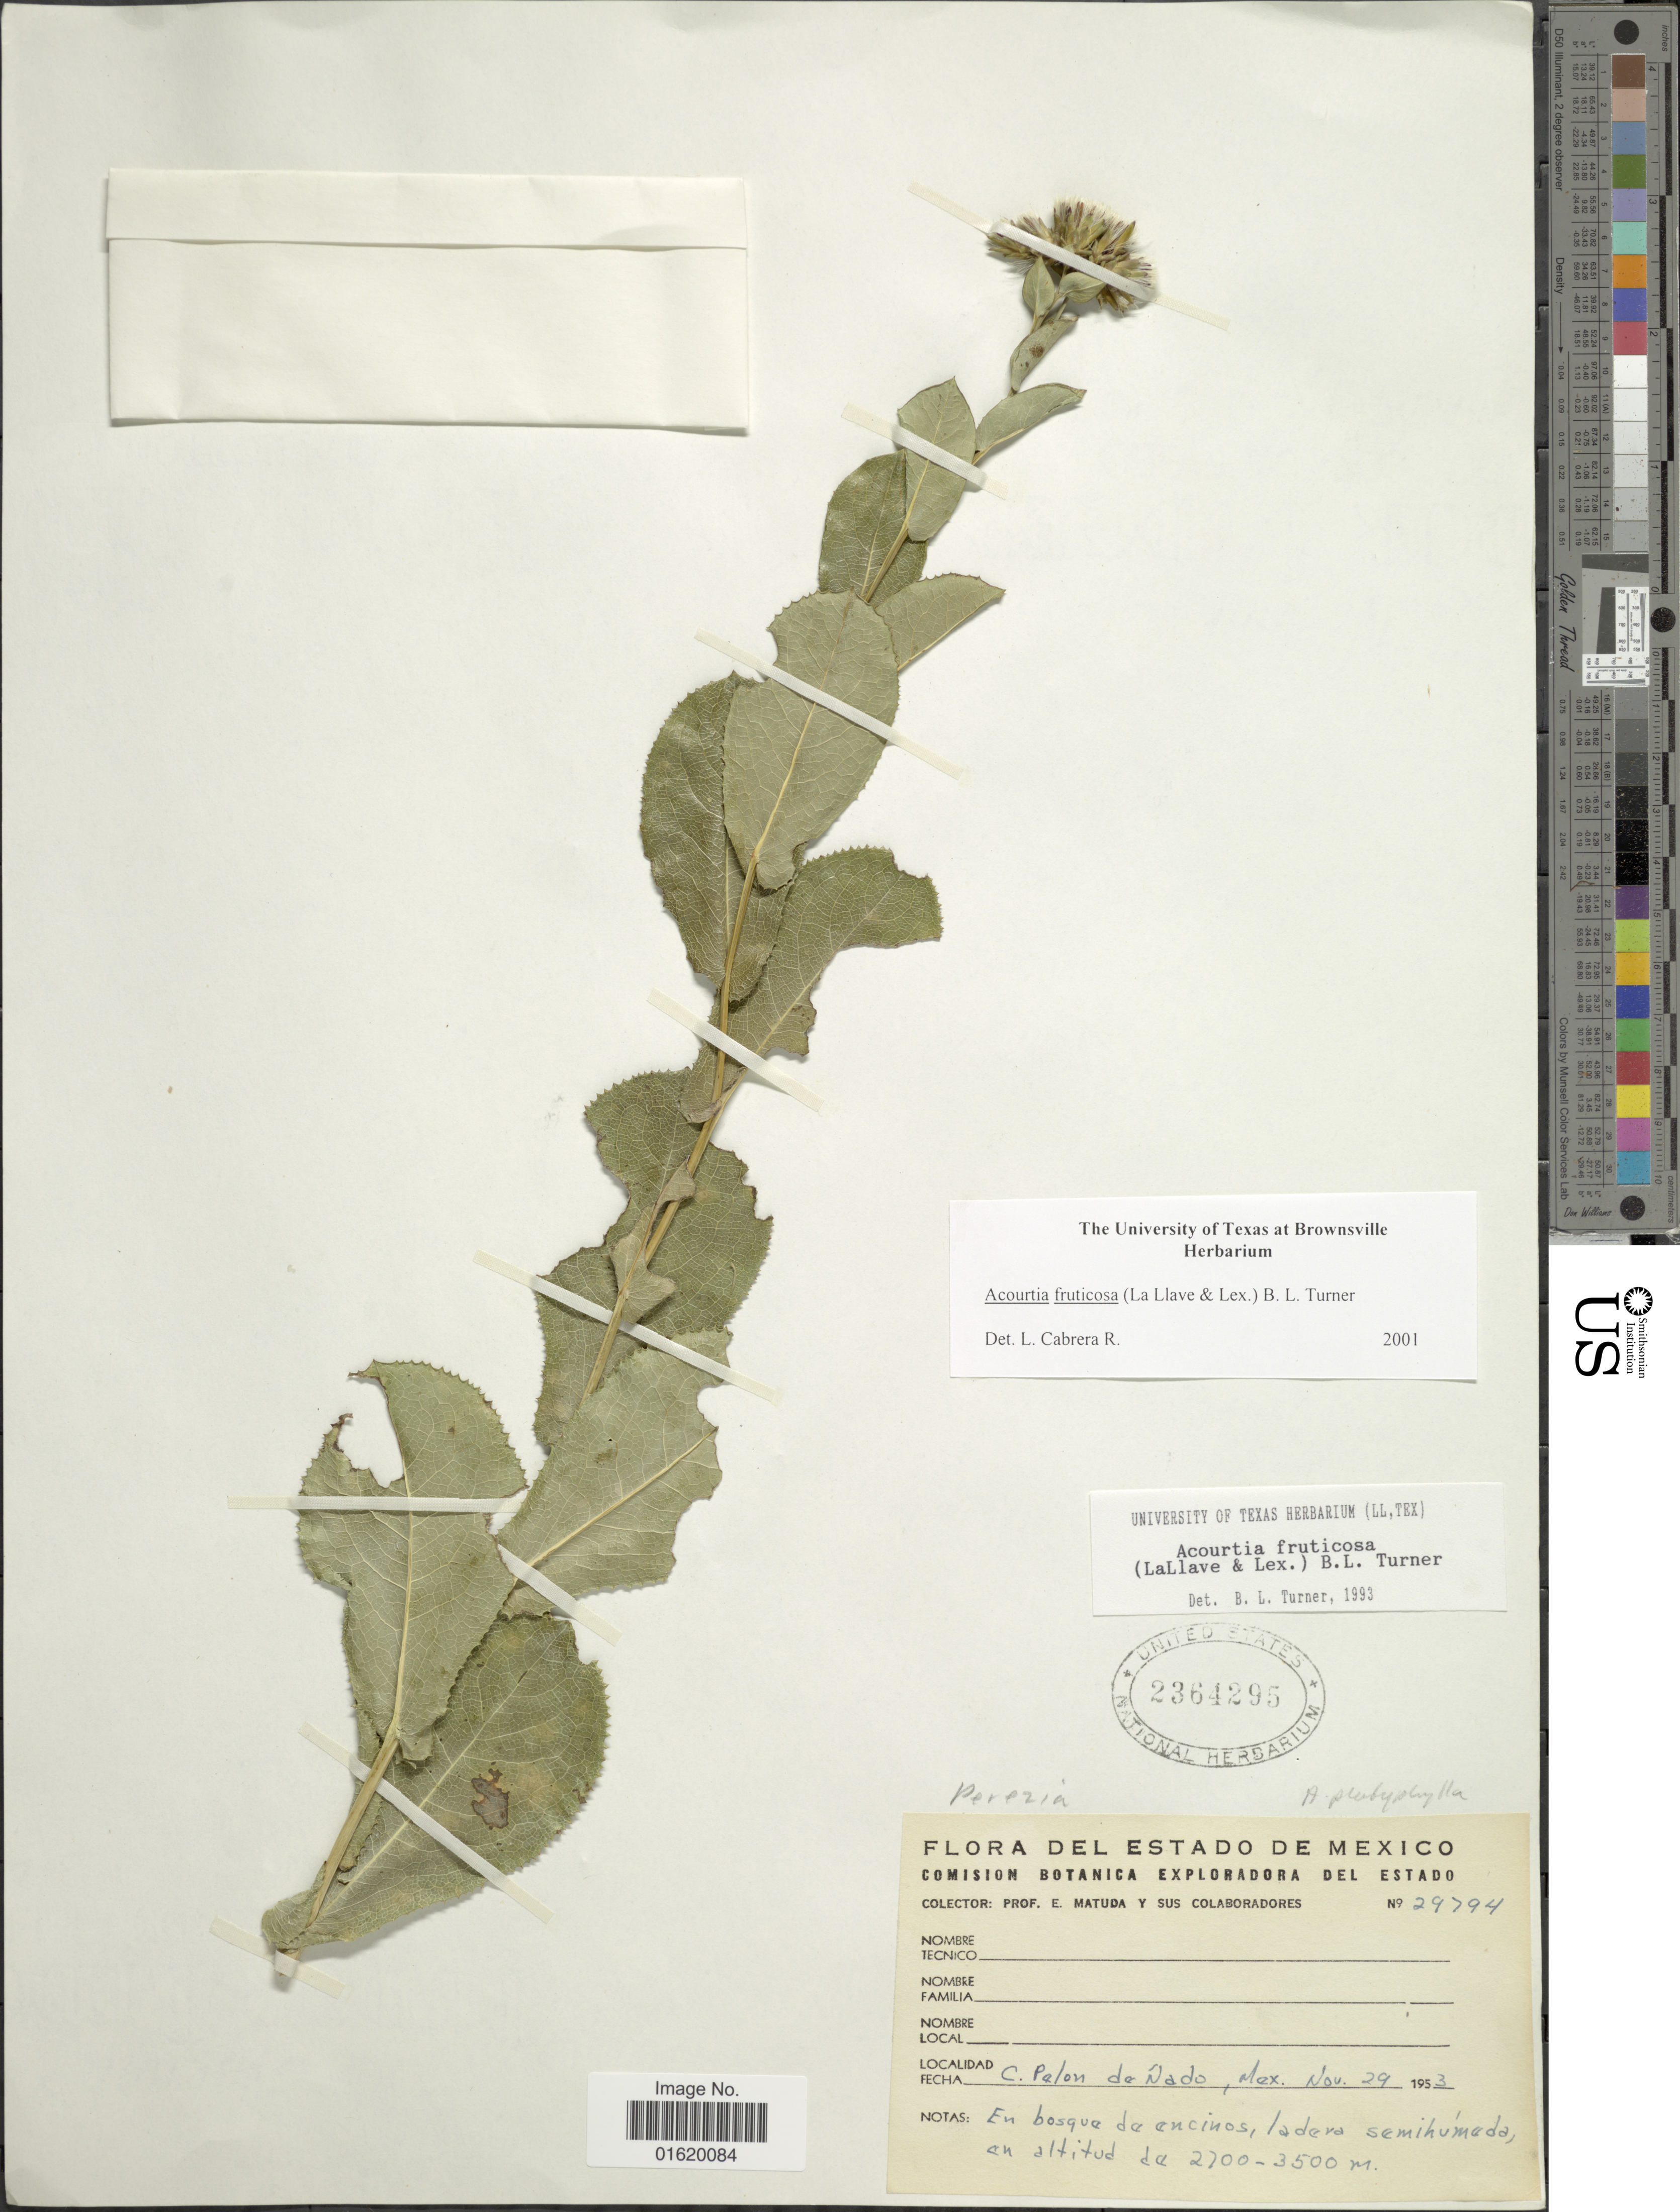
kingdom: Plantae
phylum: Tracheophyta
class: Magnoliopsida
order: Asterales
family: Asteraceae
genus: Acourtia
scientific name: Acourtia fruticosa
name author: (La Llave & Lex.) B.L. Turner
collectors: E. Matuda & et al.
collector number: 29794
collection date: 1953-11-29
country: Mexico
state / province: México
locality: C. Pelon de Nado, en bosque de encinos, ladera semihúmeda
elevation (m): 2700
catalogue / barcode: US 2364295